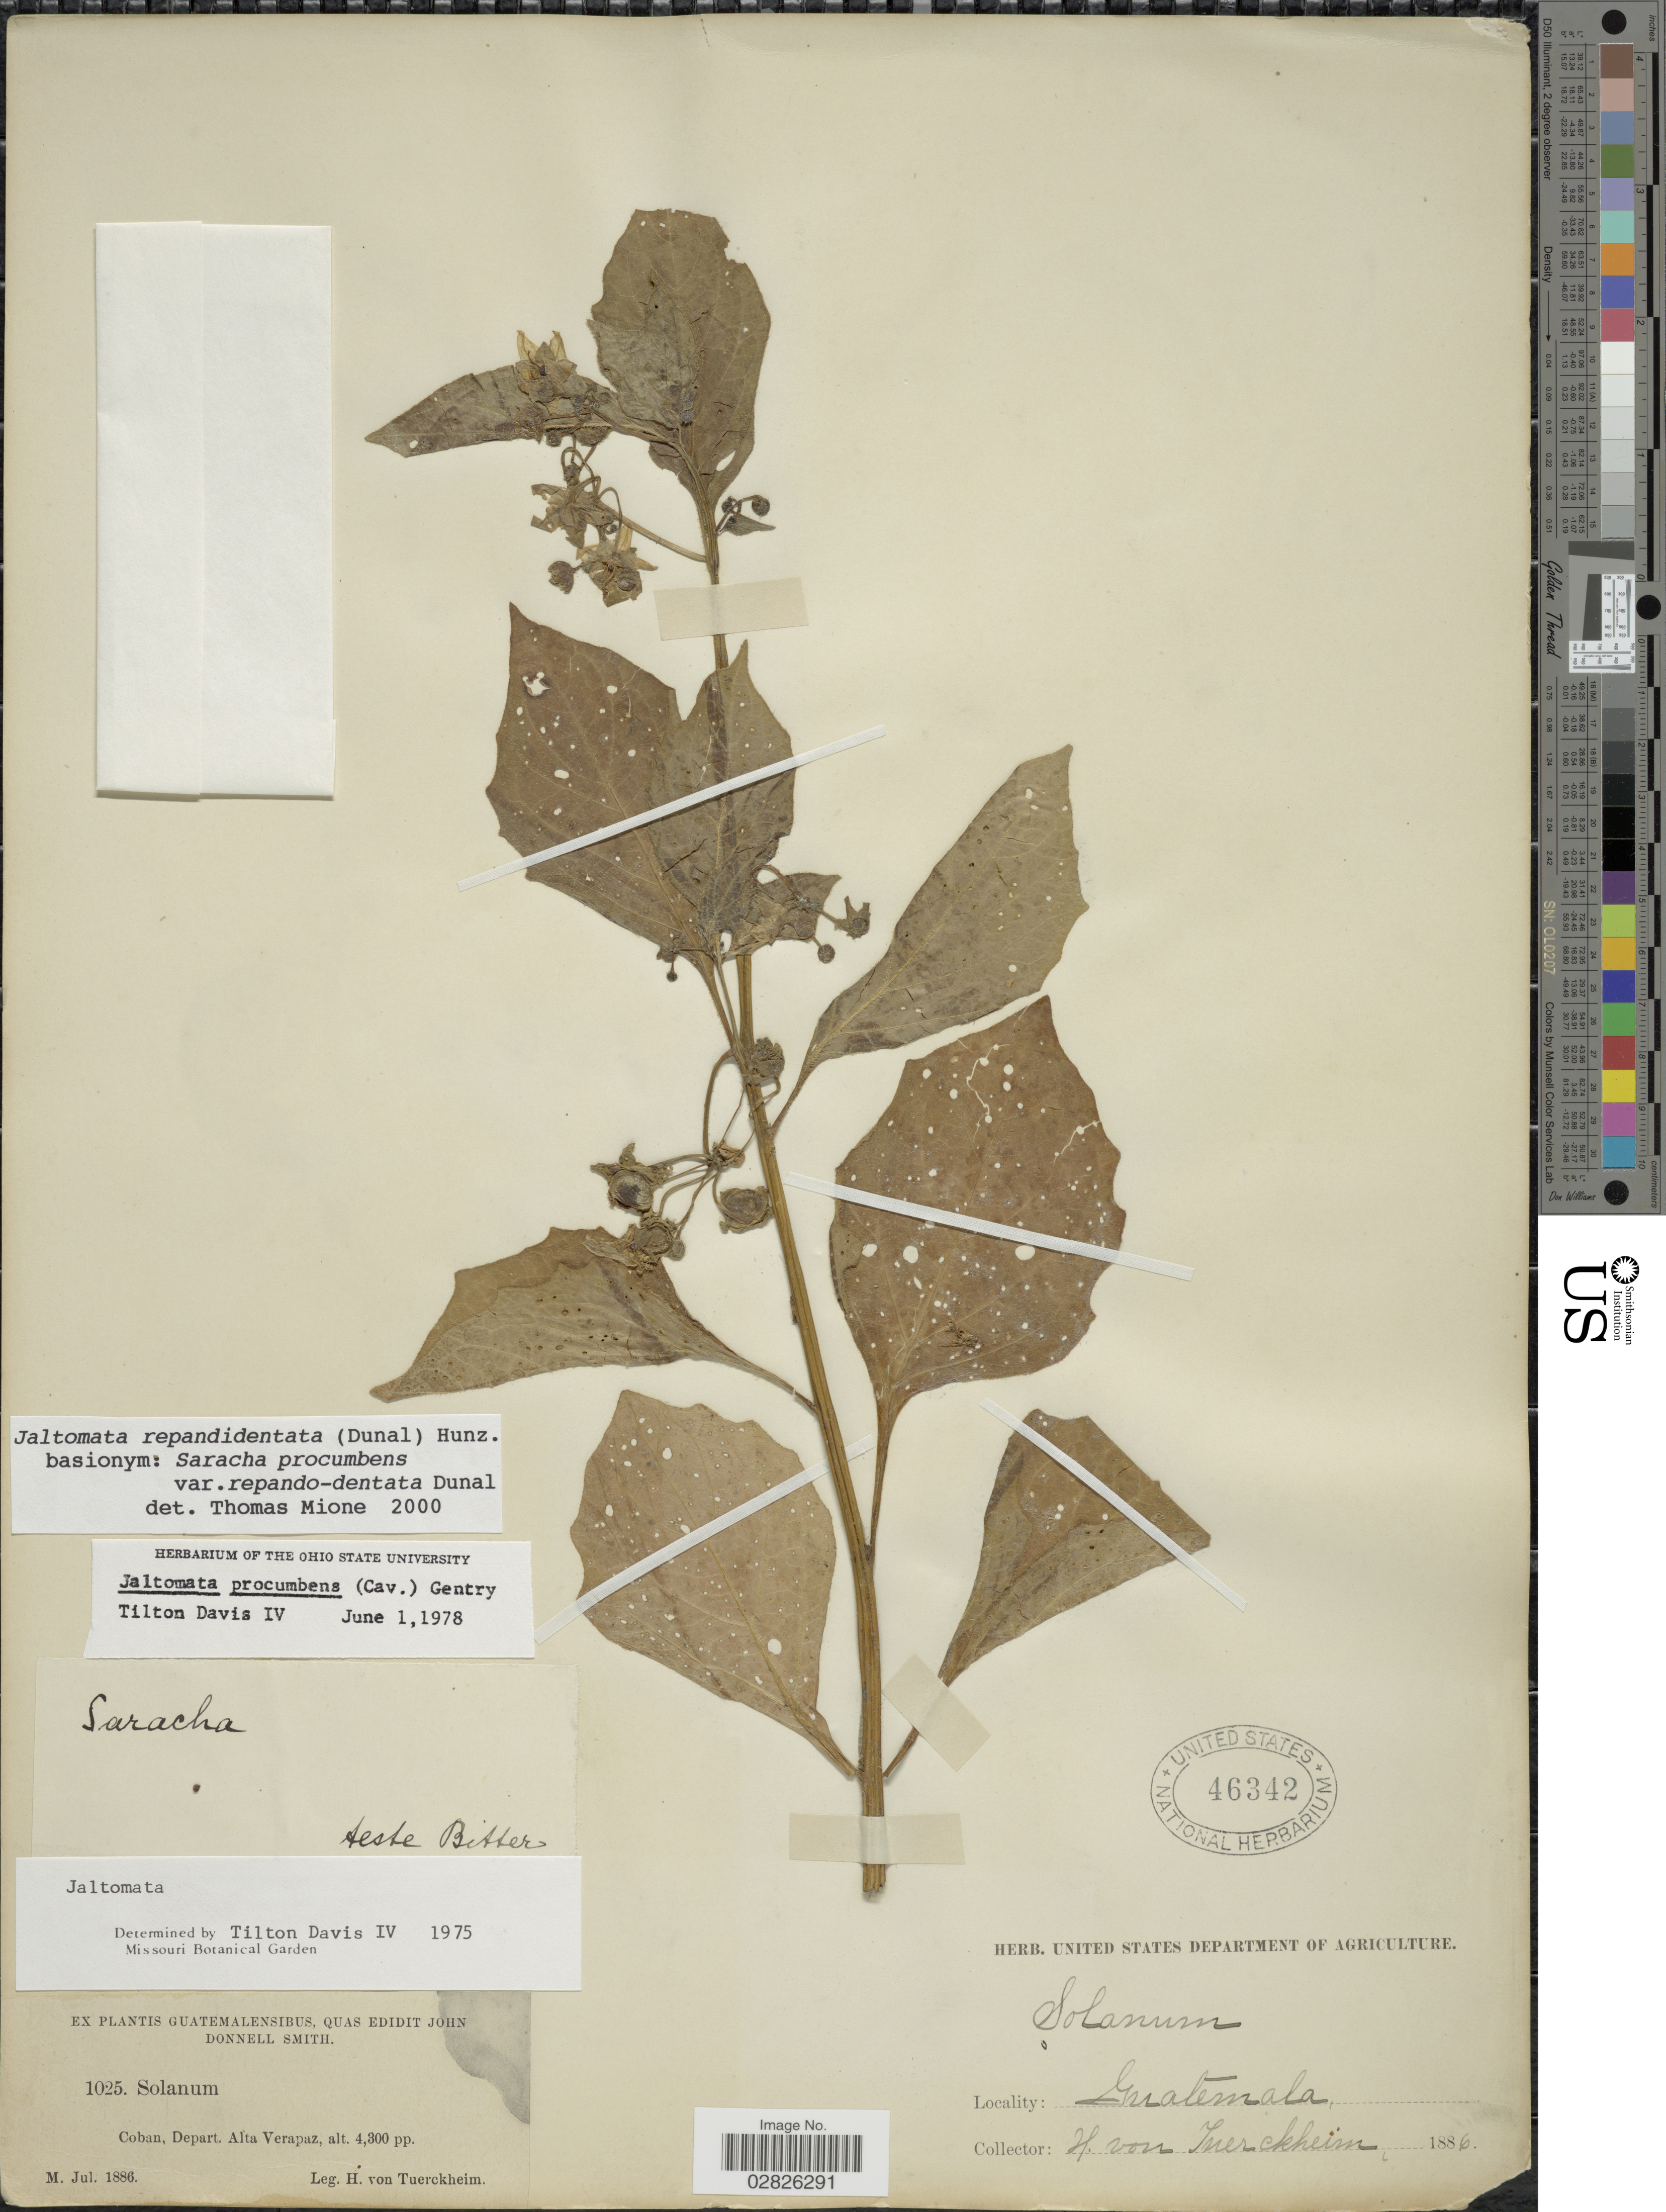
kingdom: Plantae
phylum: Tracheophyta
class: Magnoliopsida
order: Solanales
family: Solanaceae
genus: Jaltomata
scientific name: Jaltomata repandidentata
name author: (Dunal) Hunz.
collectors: H. von Türckheim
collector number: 1025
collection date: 1886-07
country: Guatemala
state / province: Alta Verapaz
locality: Coban, Depart. Alta Verapaz.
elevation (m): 1311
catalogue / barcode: US 46342